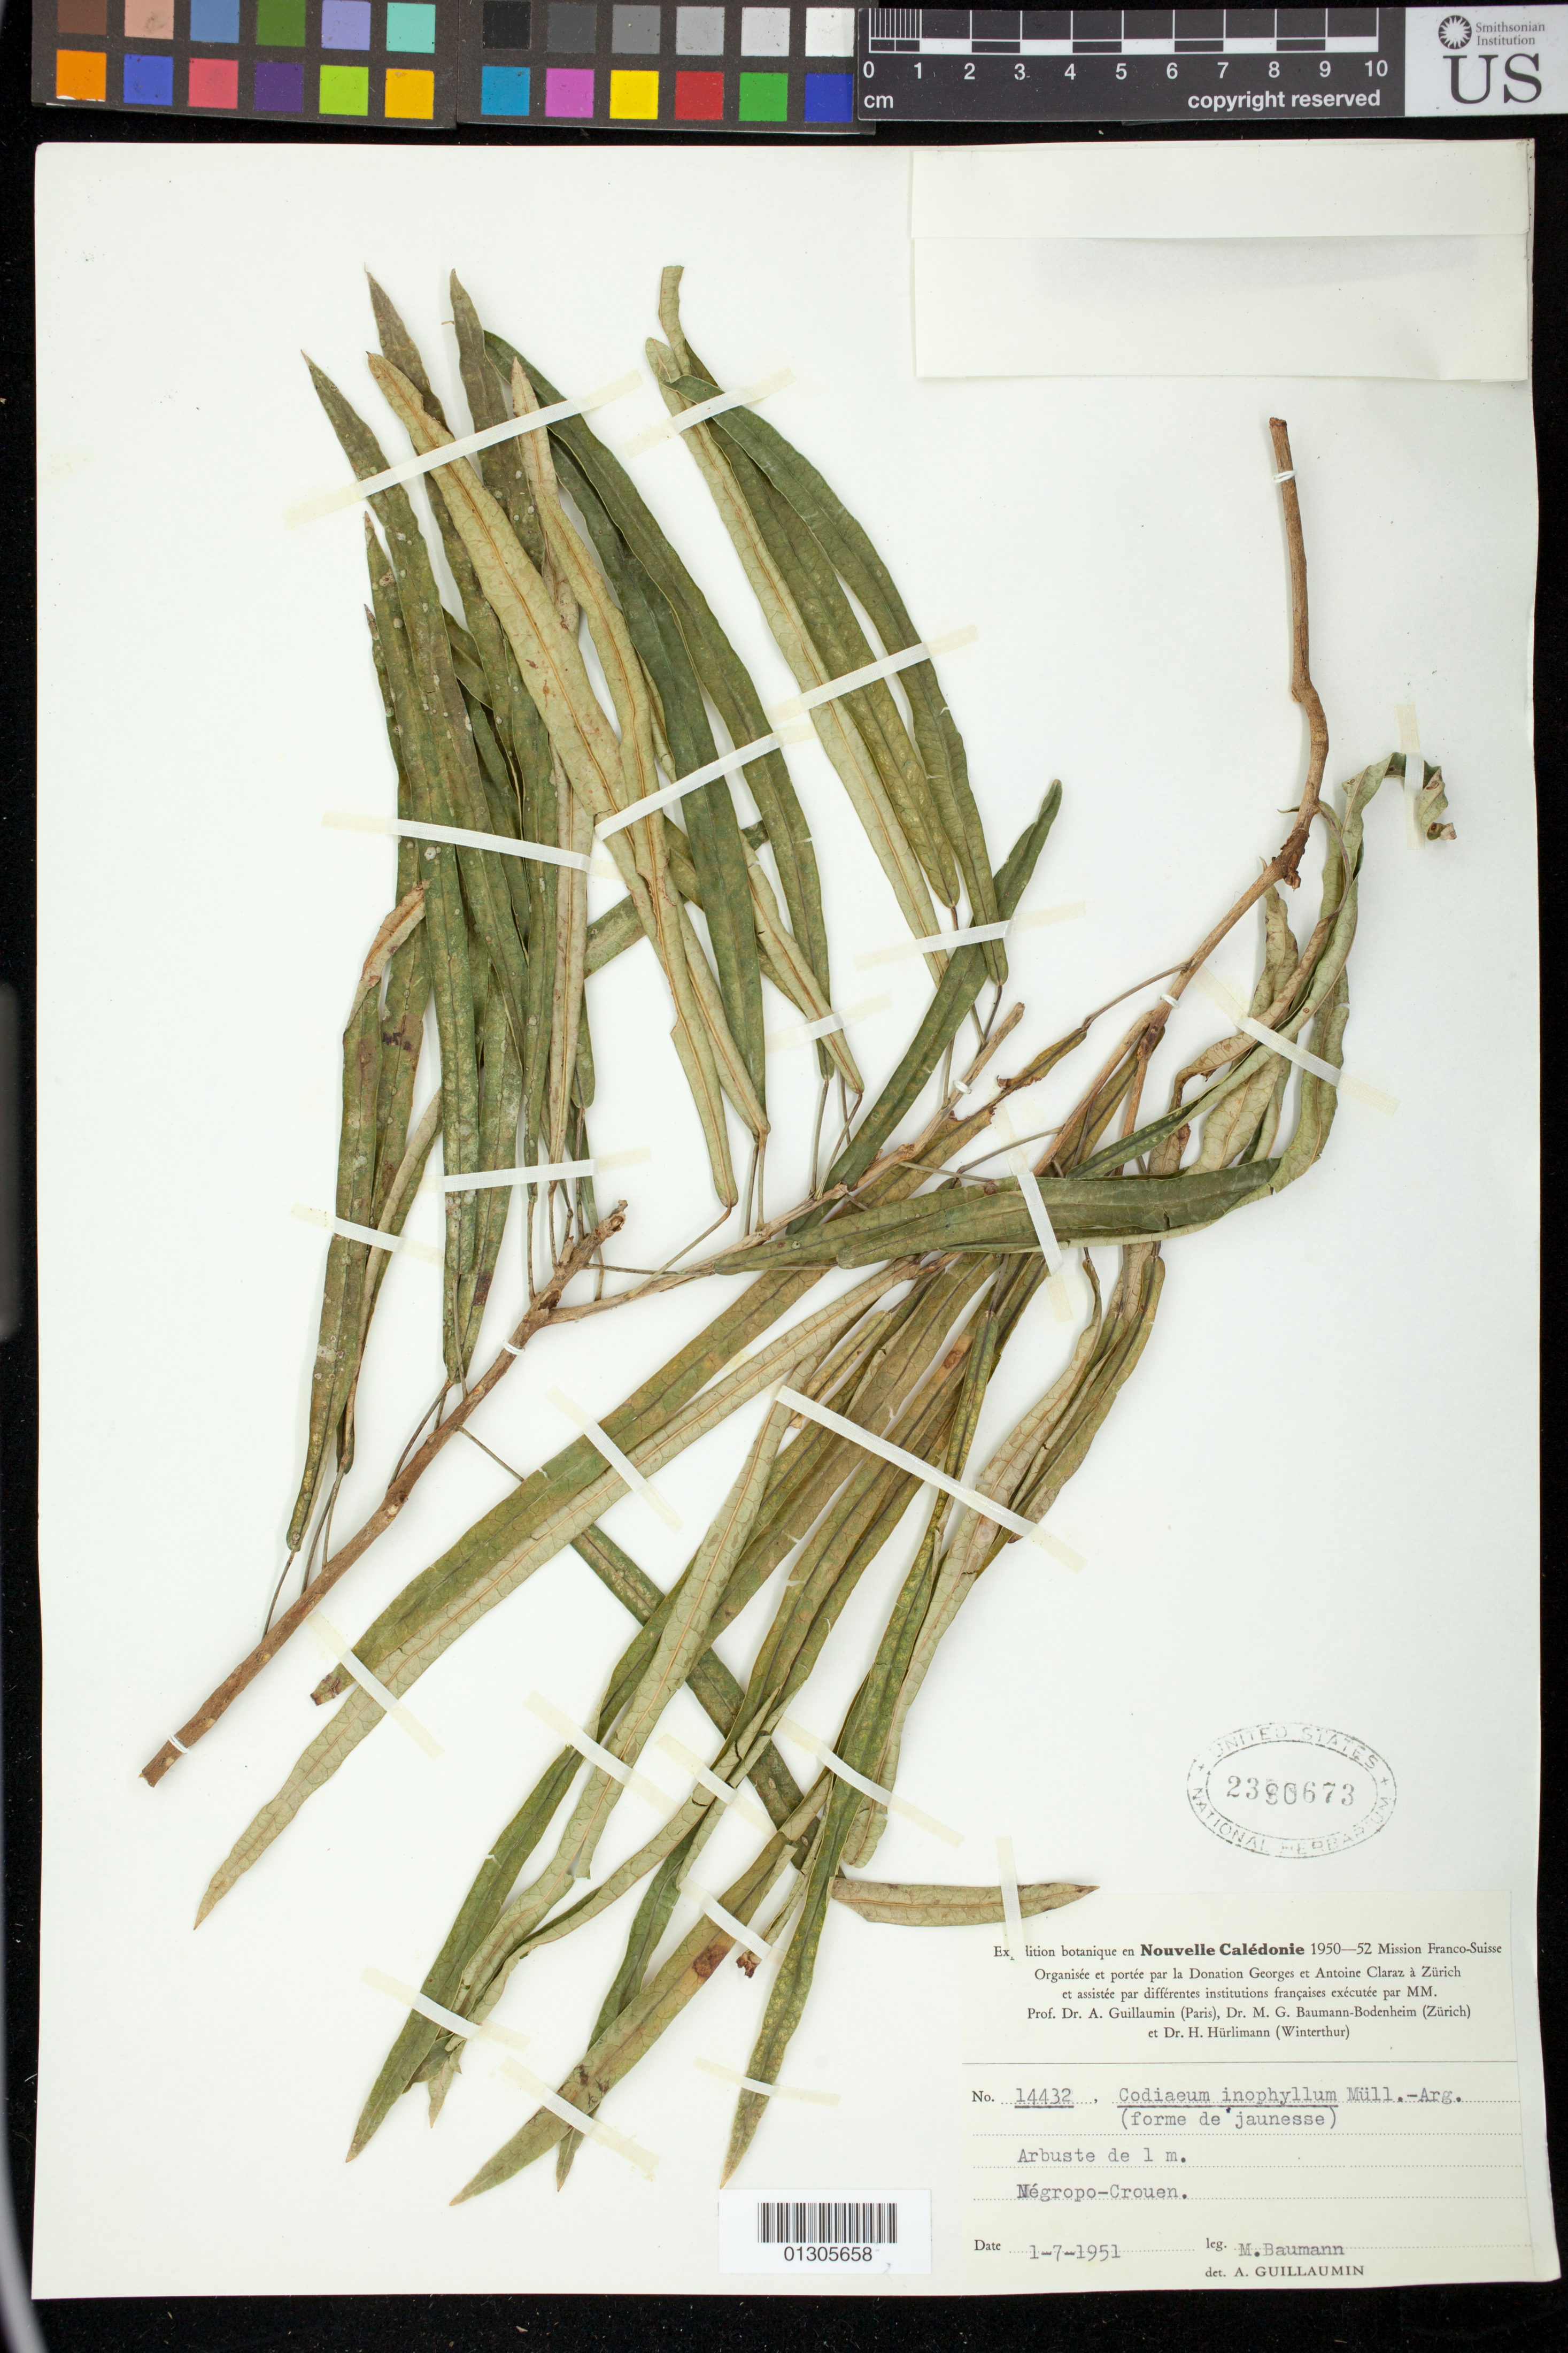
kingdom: Plantae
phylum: Tracheophyta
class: Magnoliopsida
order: Malpighiales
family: Euphorbiaceae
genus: Codiaeum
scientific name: Codiaeum peltatum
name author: P.S. Green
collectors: M. G. Baumann-Bodenheim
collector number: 14432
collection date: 1951-07-01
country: New Caledonia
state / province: South Province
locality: Negropo-Crouen.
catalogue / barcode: US 2380673